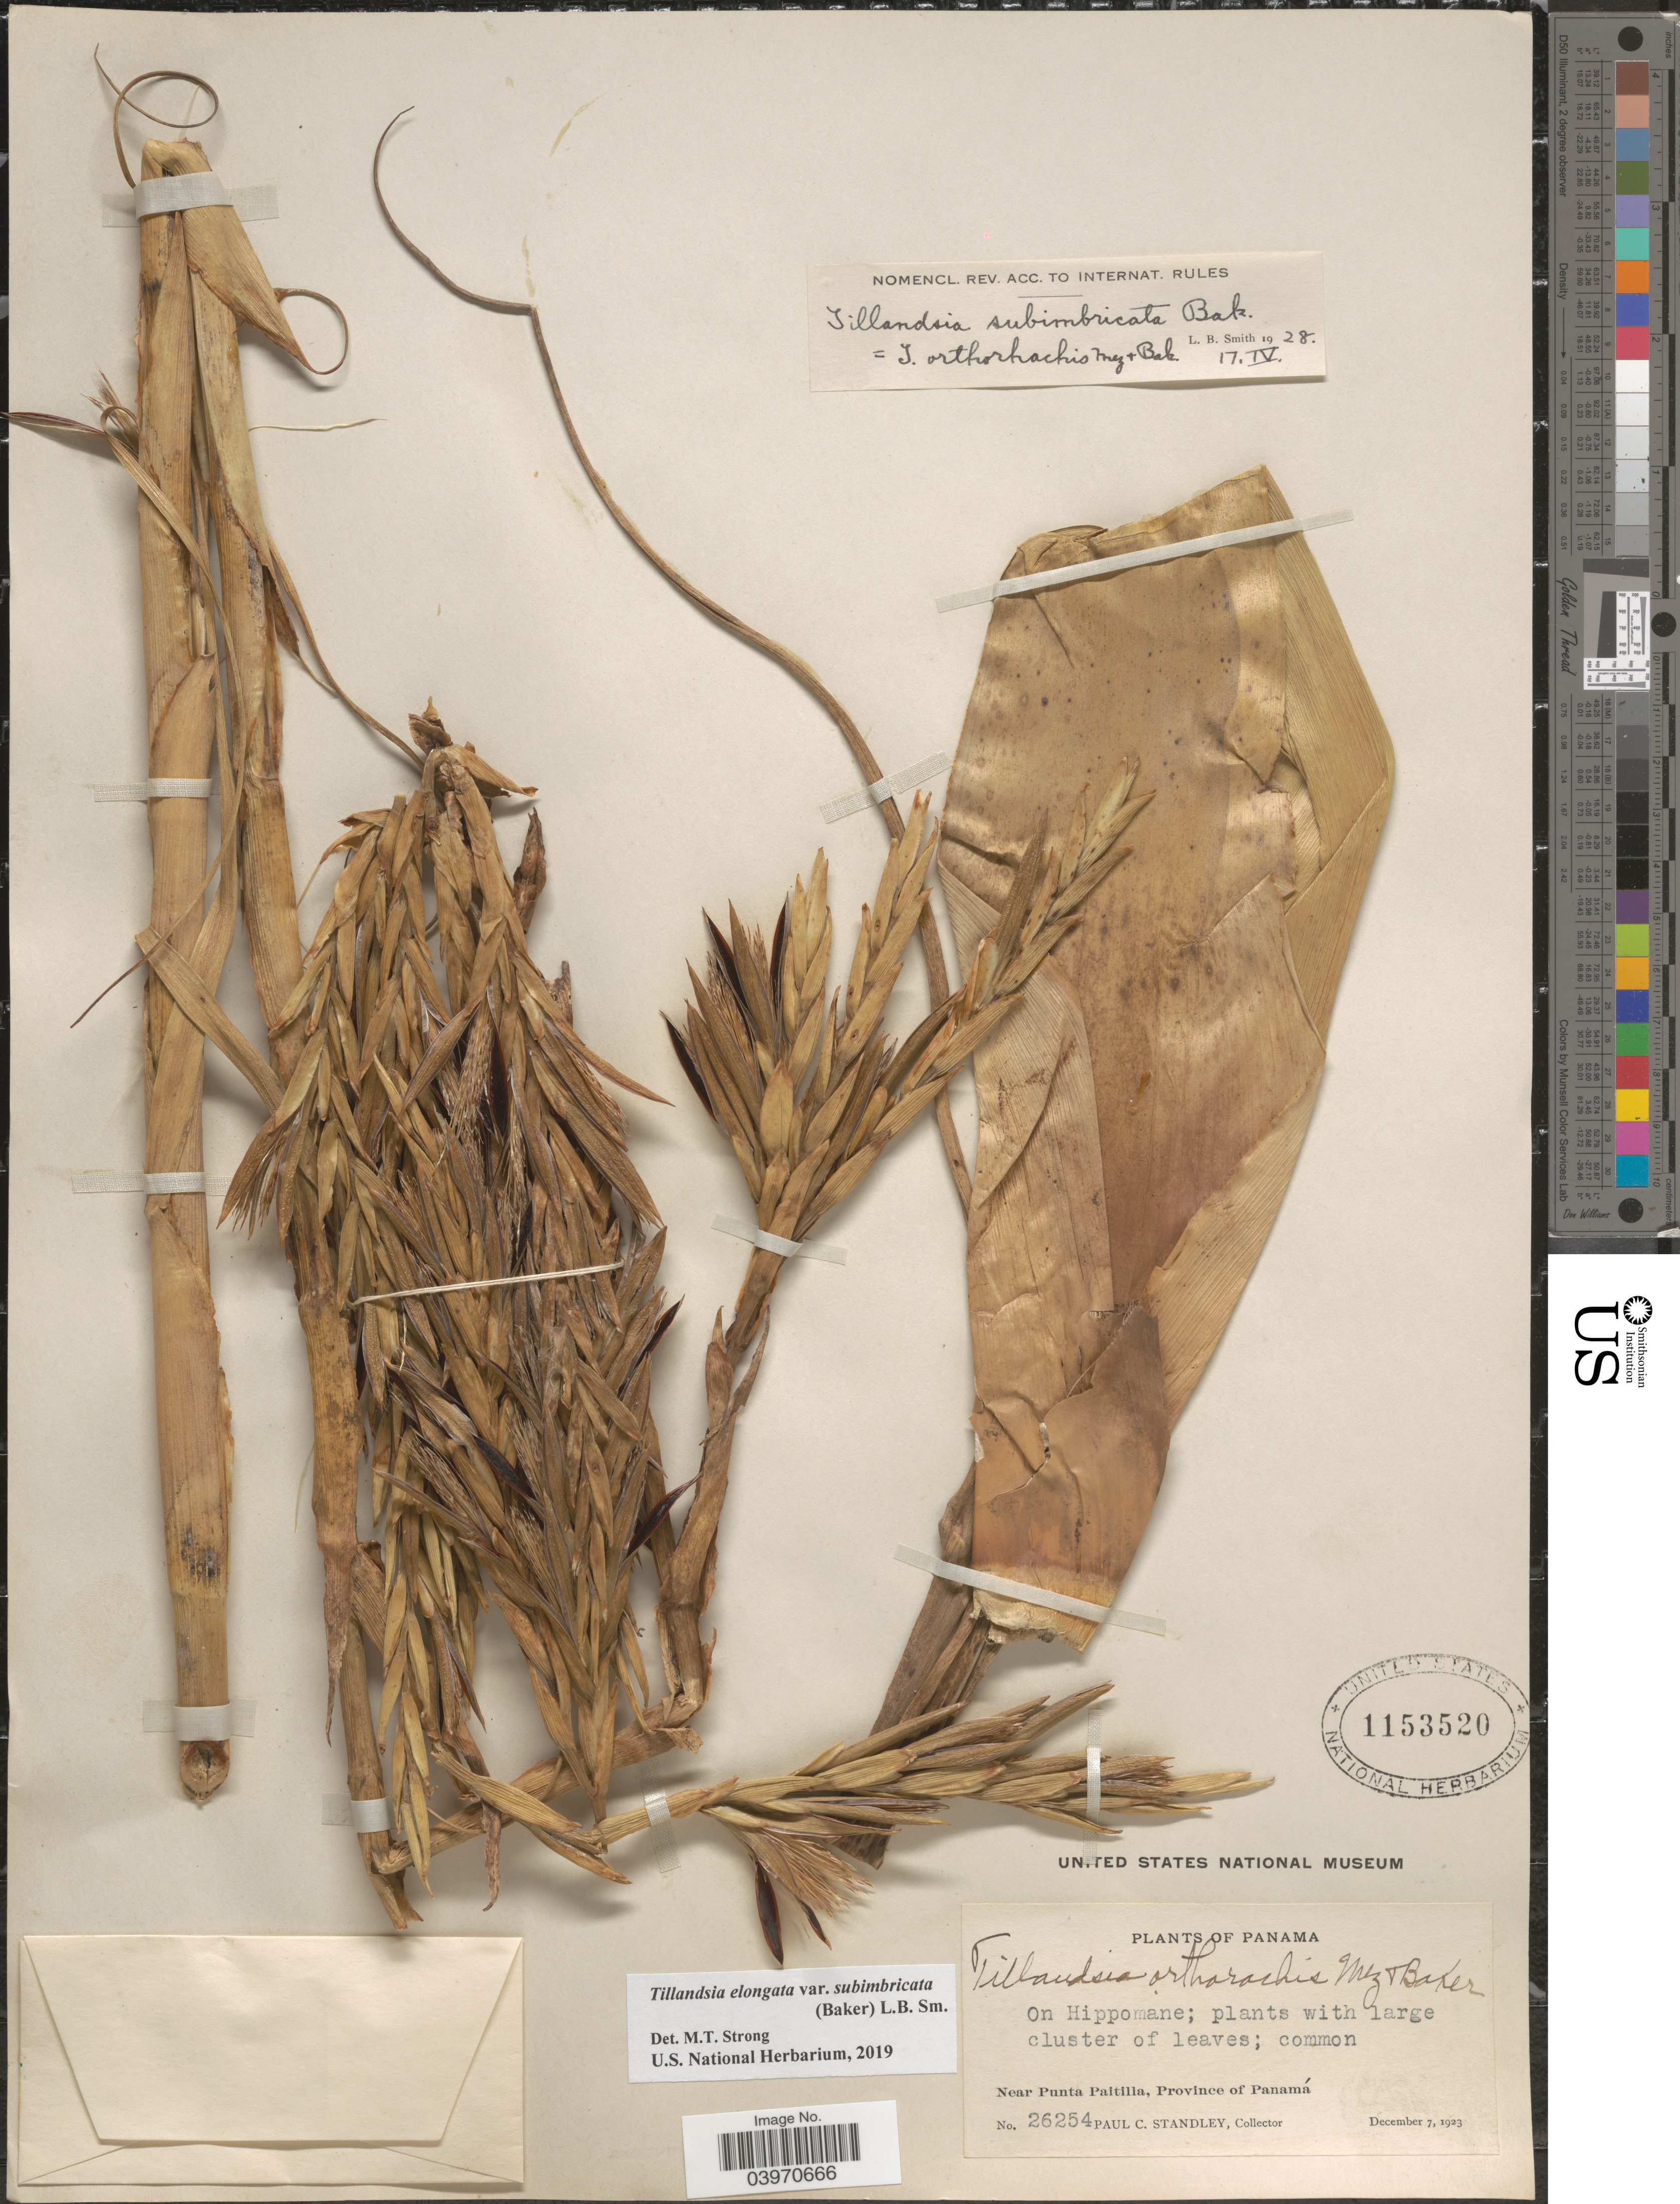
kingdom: Plantae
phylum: Tracheophyta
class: Liliopsida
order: Poales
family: Bromeliaceae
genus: Tillandsia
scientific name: Tillandsia elongata var. subimbricata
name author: (Baker) L.B. Sm.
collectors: P. C. Standley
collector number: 26254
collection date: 1923-12-07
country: Panama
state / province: Panamá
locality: On Hippomane; Near Punta Paitilla.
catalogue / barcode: US 1153520